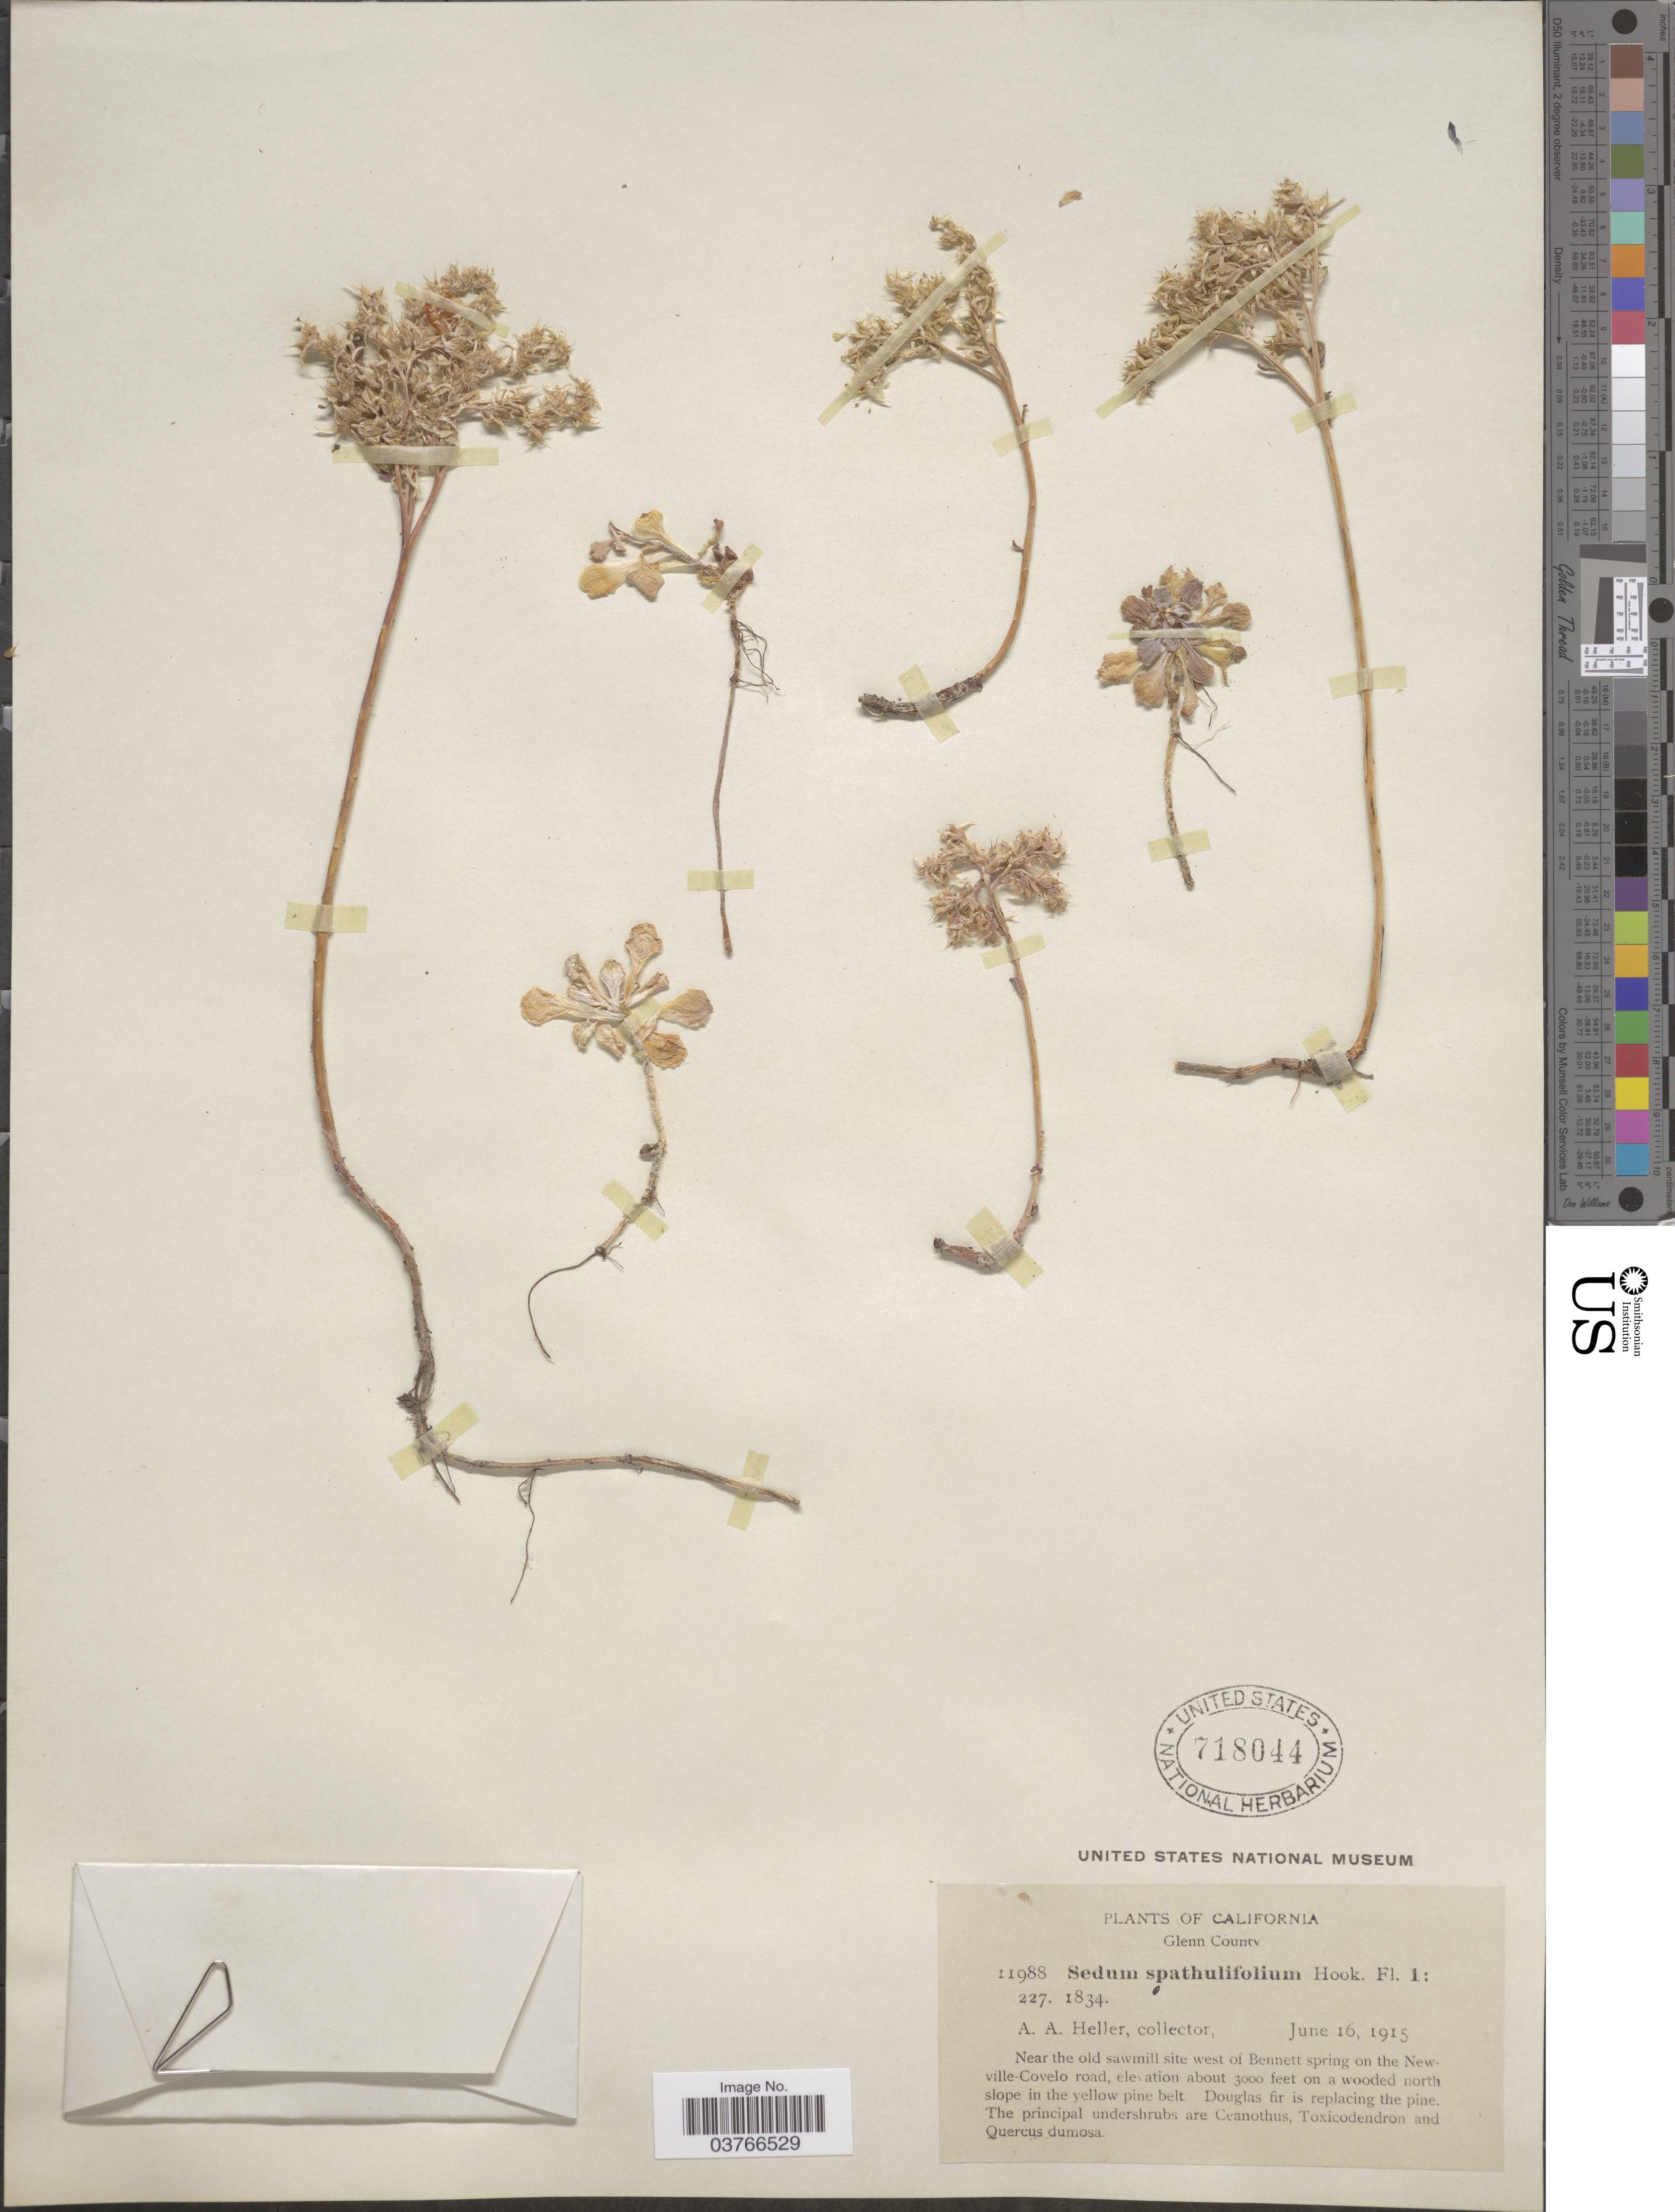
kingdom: Plantae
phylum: Tracheophyta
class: Magnoliopsida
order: Saxifragales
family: Crassulaceae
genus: Sedum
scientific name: Sedum spathulifolium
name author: Hook.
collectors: A. A. Heller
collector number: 11988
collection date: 1915-06-16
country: United States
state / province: California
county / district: Glenn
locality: Glenn County. Near the old sawmill site west of Bennett spring on the Newville-Covelo road.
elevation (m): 914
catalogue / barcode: US 718044